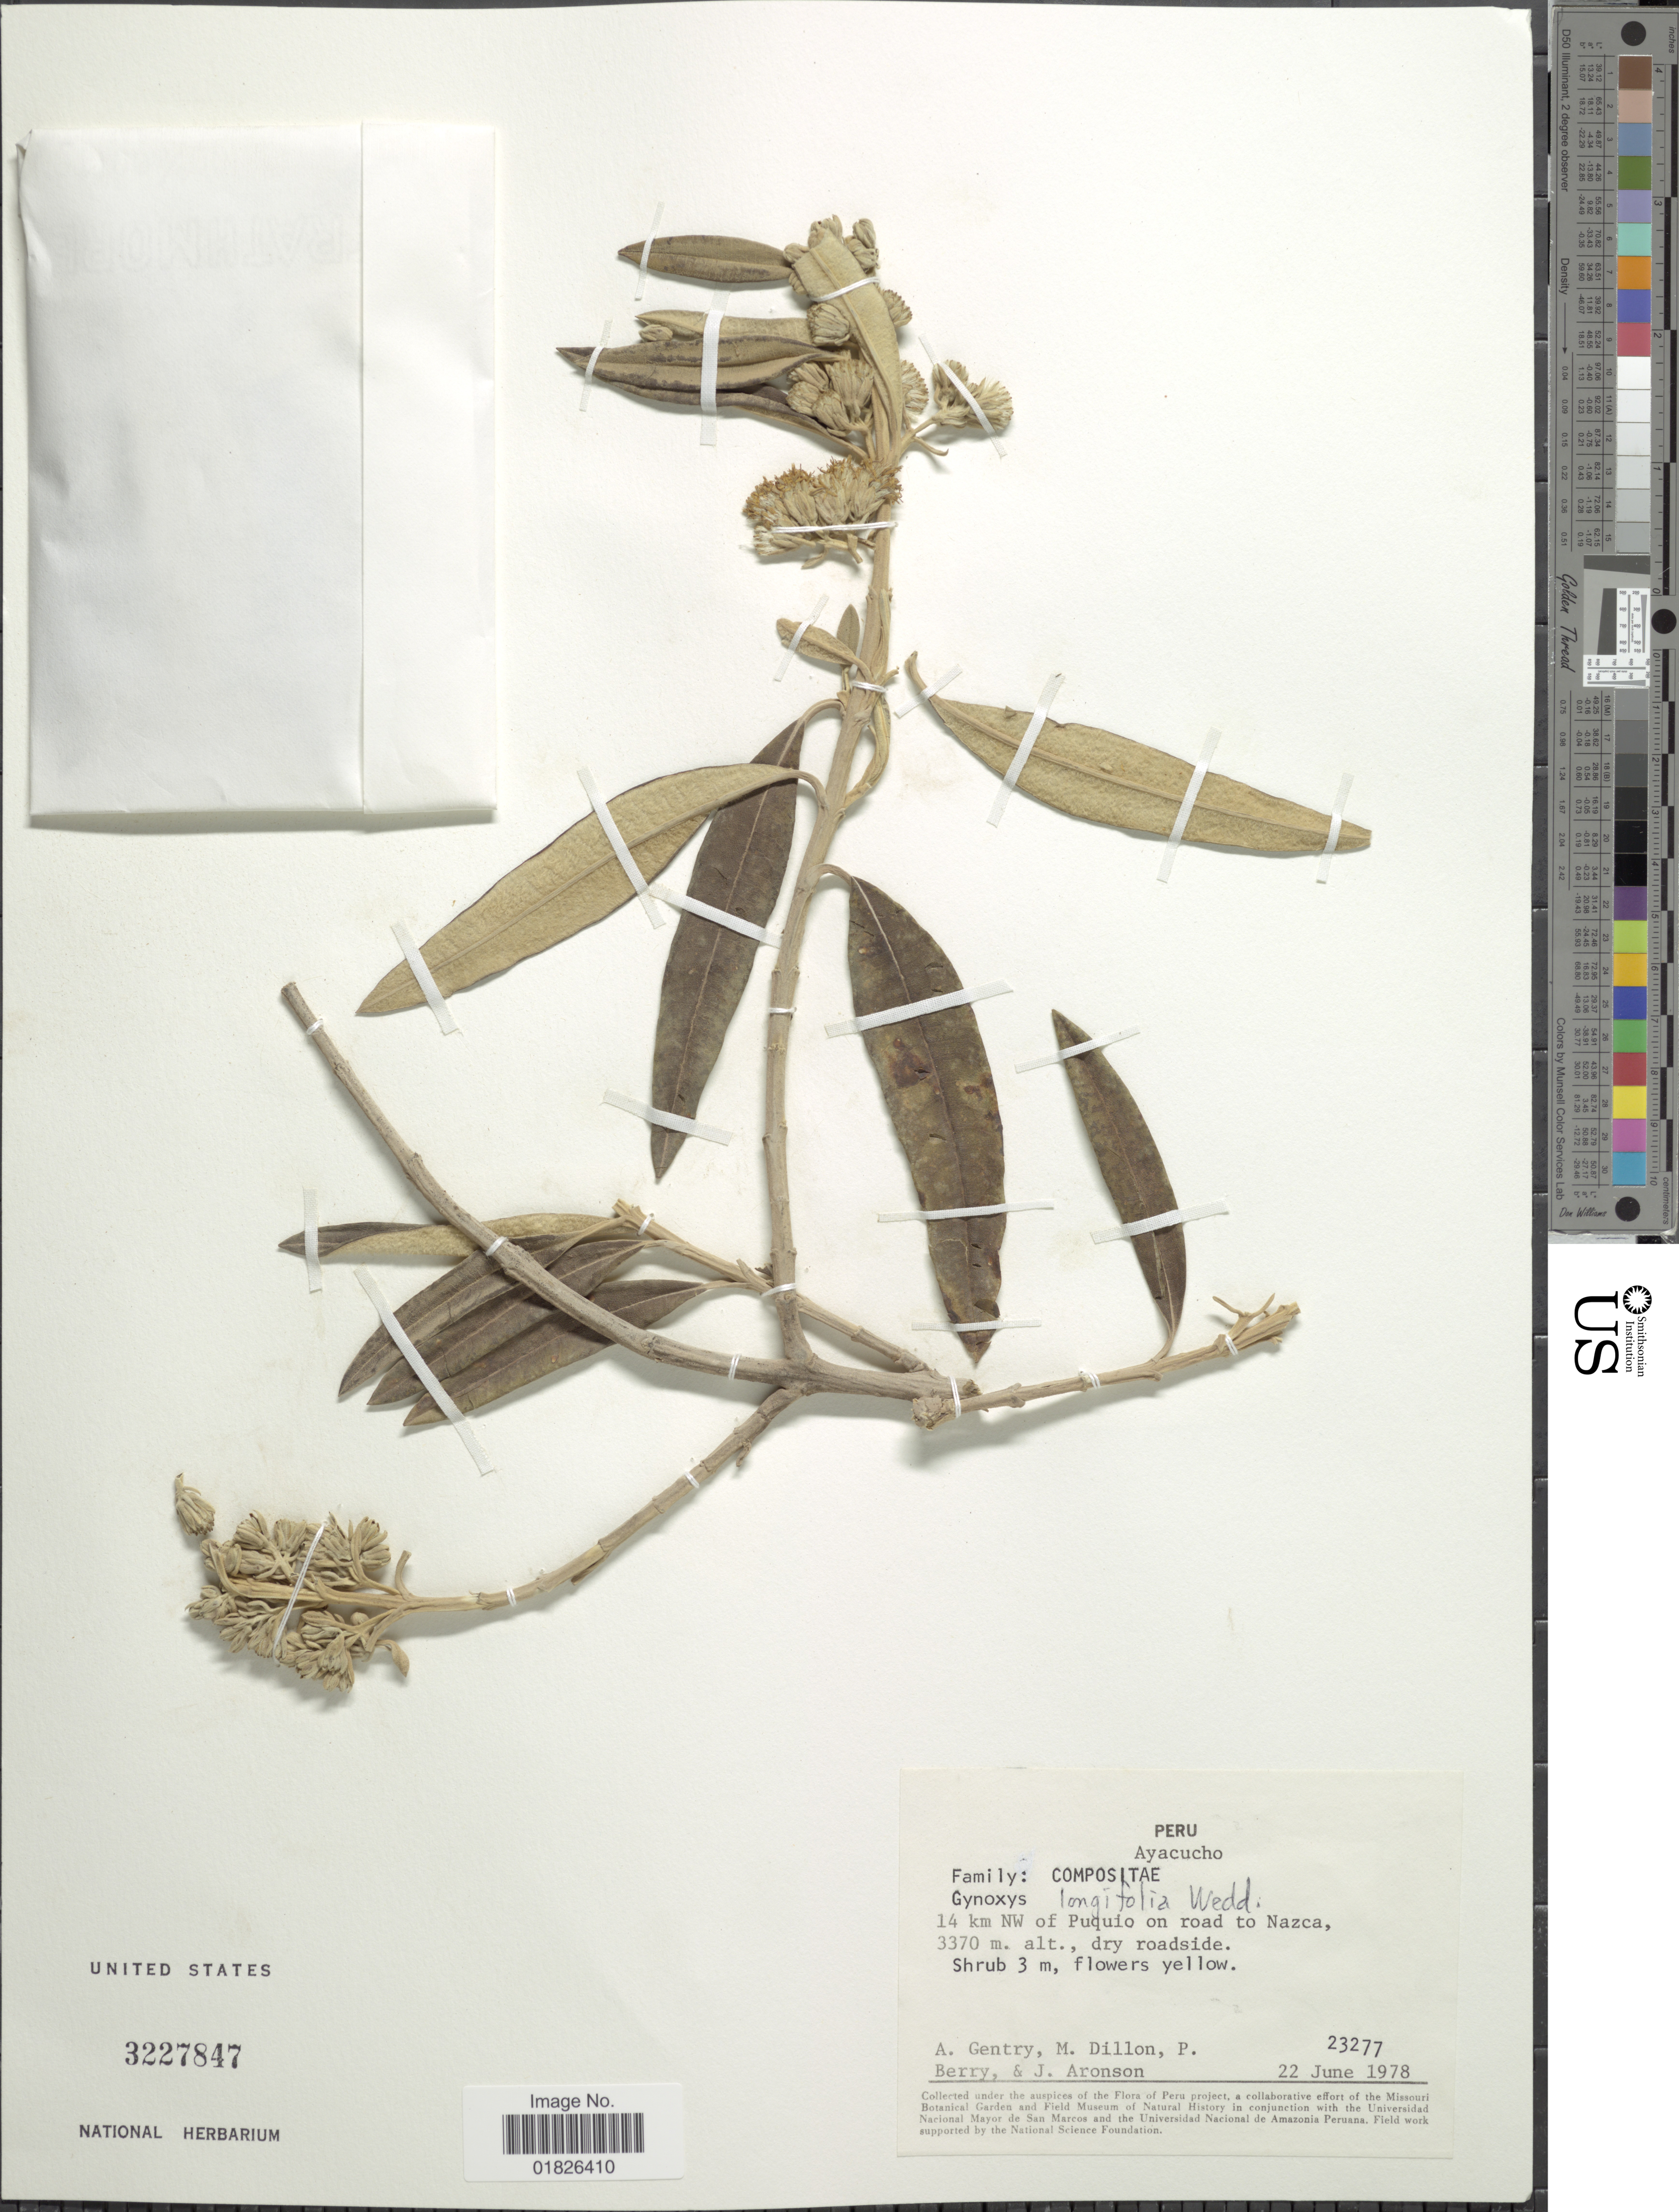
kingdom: Plantae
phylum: Tracheophyta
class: Magnoliopsida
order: Asterales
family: Asteraceae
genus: Gynoxys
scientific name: Gynoxys longifolia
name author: Wedd.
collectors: A. H. Gentry, M. O. Dillon, P. Berry & J. Aronson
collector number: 23277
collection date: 1978-06-22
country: Peru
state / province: Ayacucho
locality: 14 km NW of Puquio on road to Nazca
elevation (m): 3370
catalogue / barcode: US 3227847